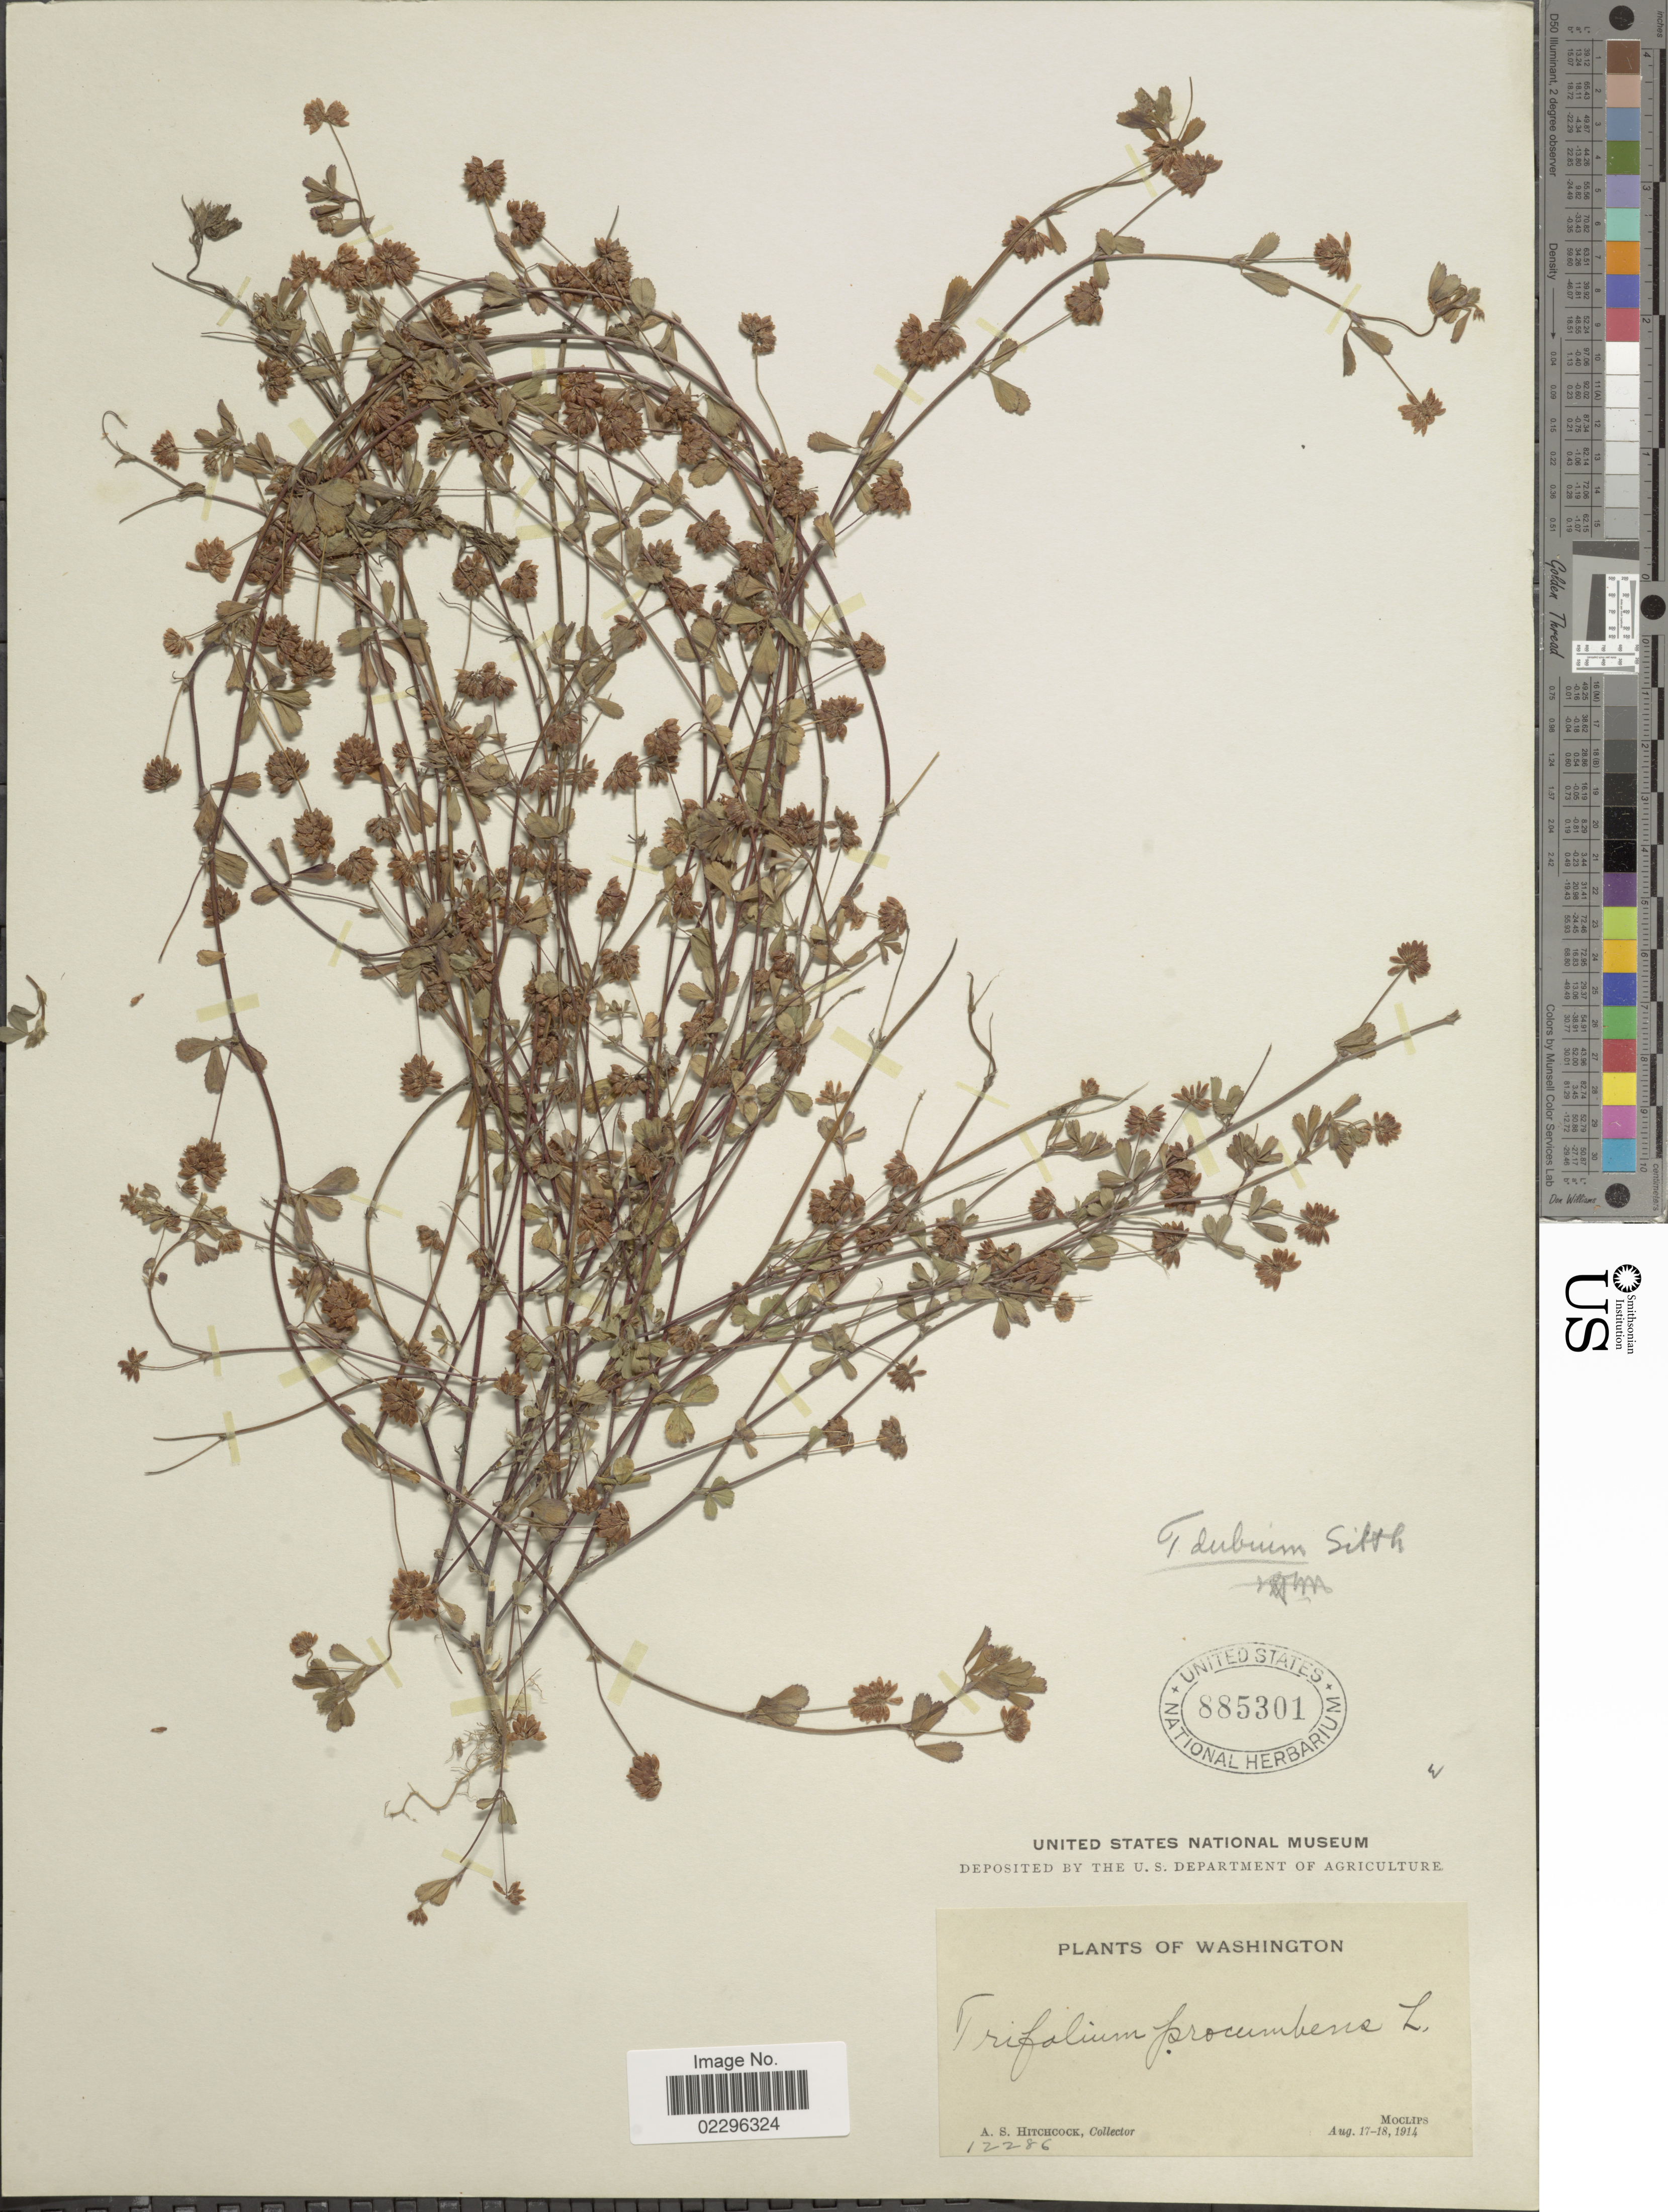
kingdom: Plantae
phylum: Tracheophyta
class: Magnoliopsida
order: Fabales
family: Fabaceae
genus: Trifolium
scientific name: Trifolium dubium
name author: Sibth.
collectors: A. S. Hitchcock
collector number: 12286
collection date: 1914-08-17/1914-08-18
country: United States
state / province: Washington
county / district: Grays Harbor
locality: Moclips.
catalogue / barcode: US 885301